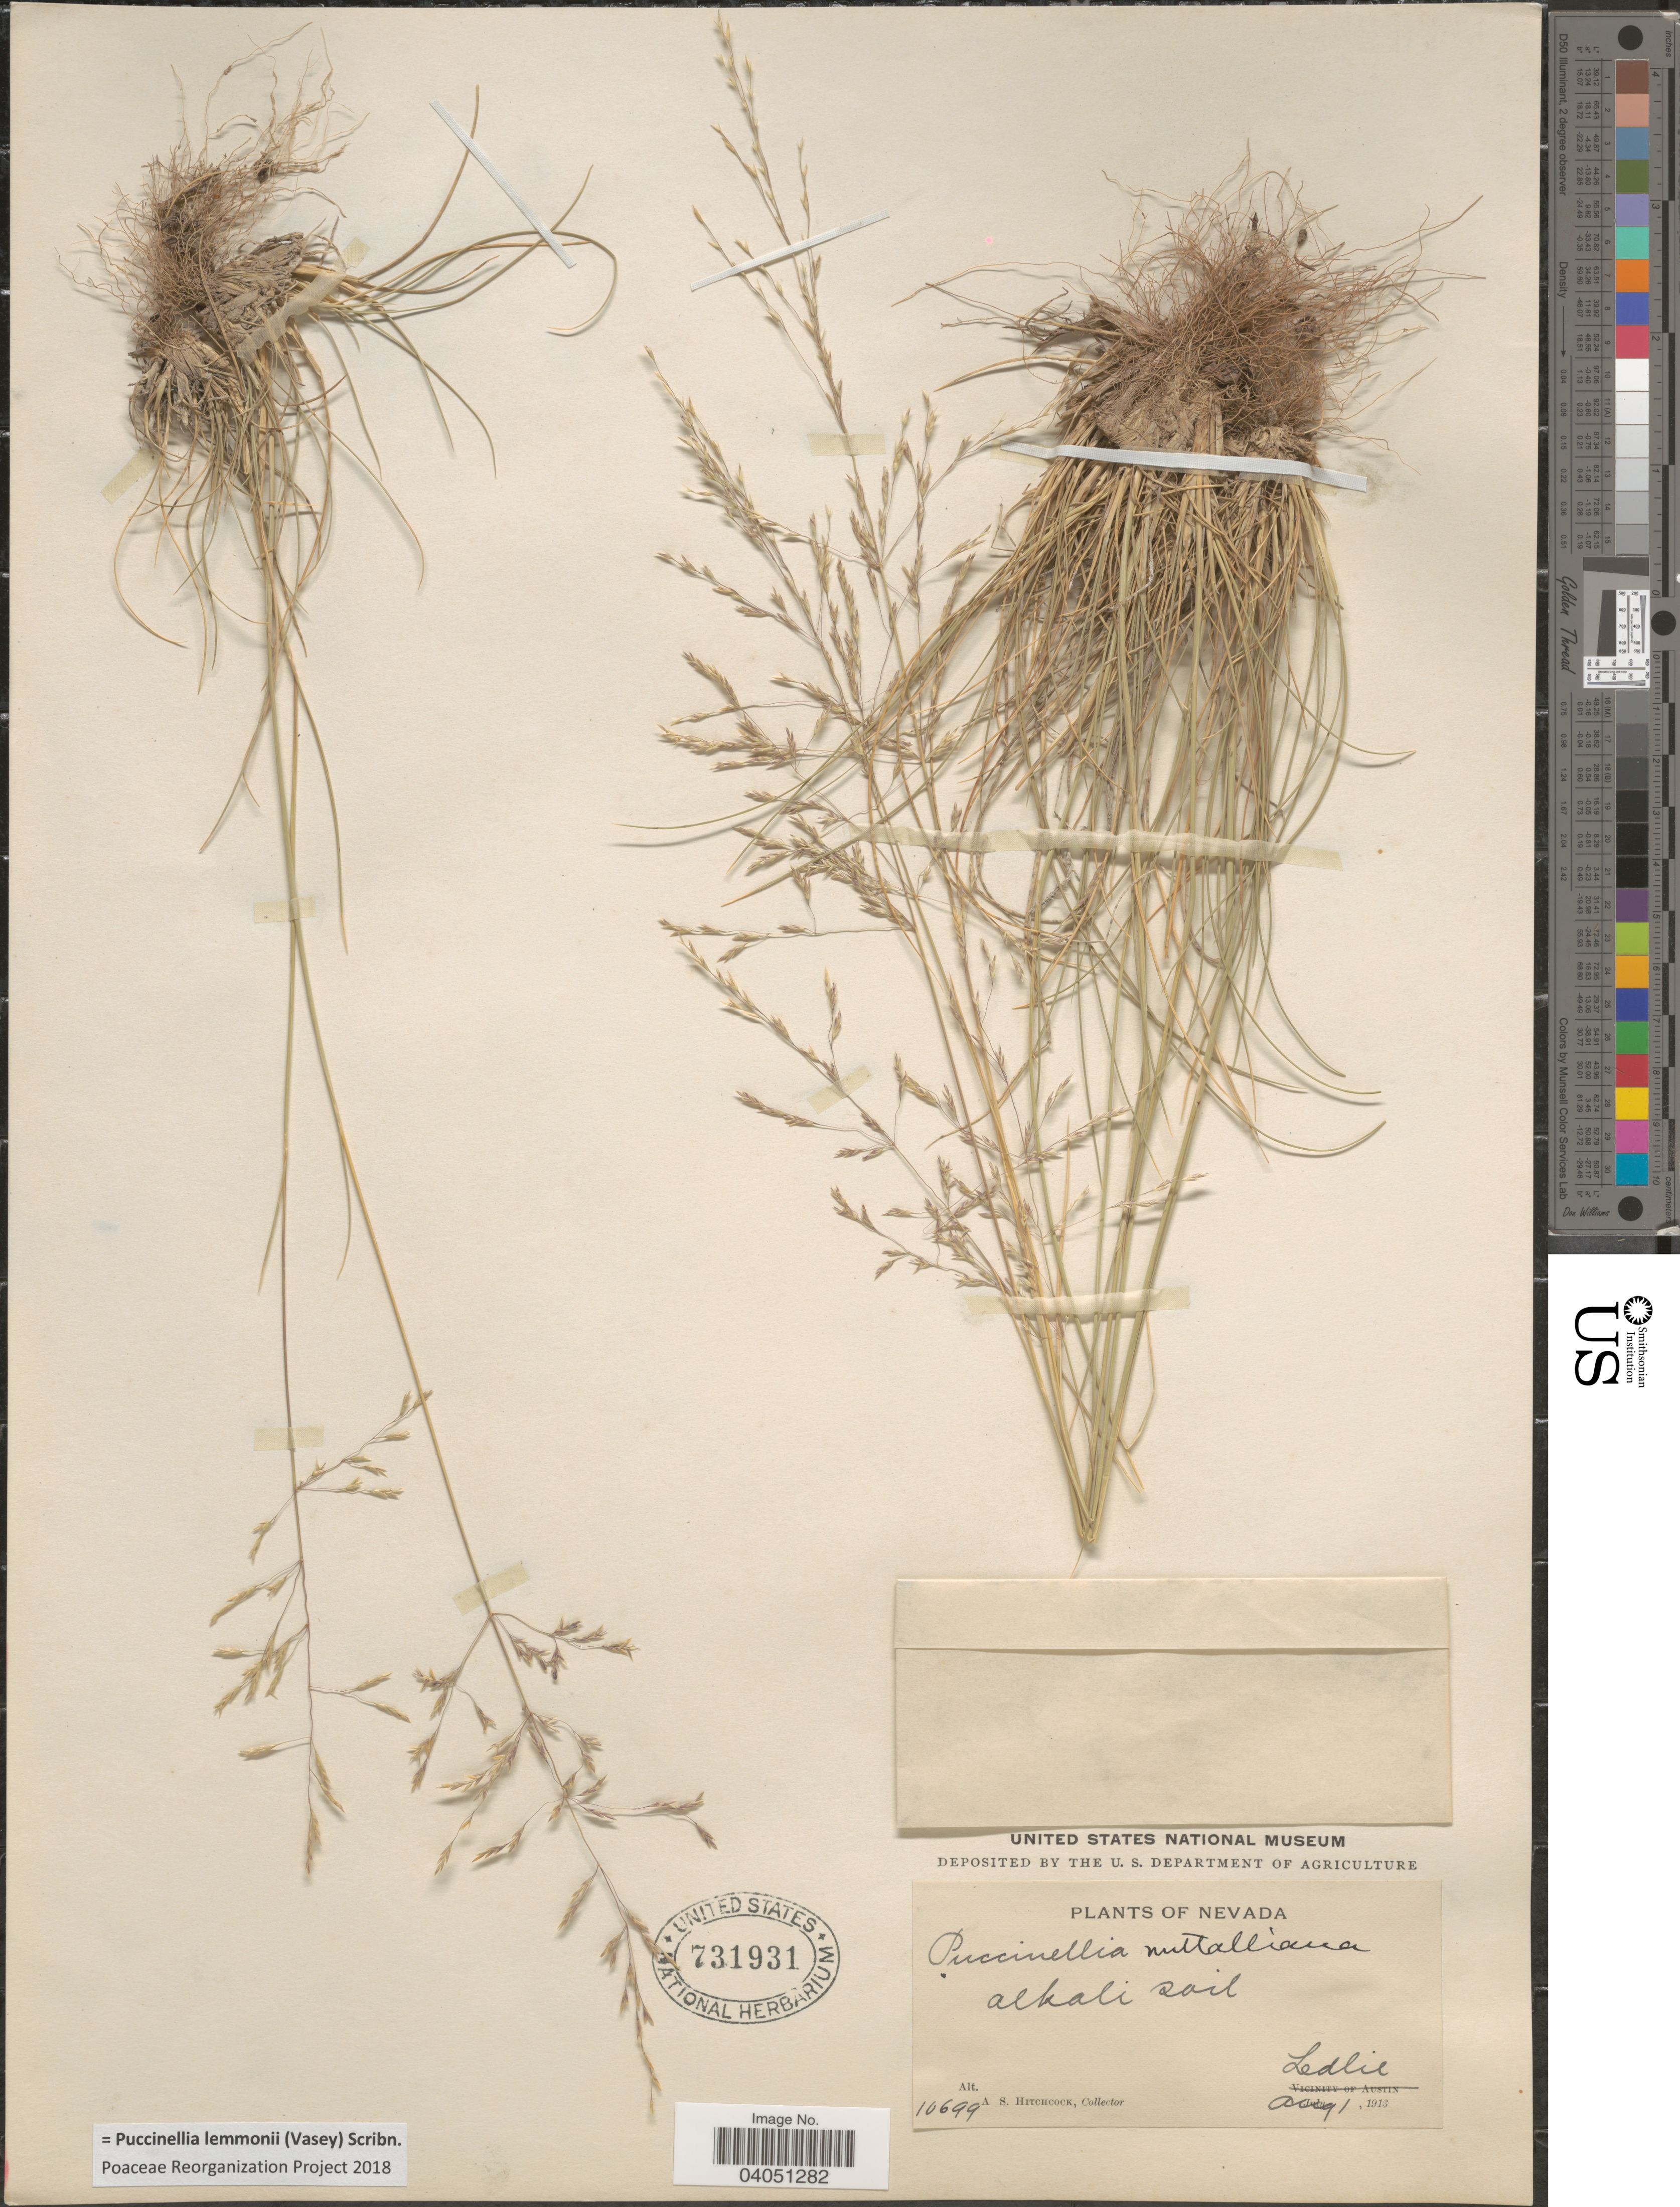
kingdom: Plantae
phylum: Tracheophyta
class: Liliopsida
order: Poales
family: Poaceae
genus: Puccinellia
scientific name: Puccinellia lemmonii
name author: (Vasey) Scribn.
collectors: A. S. Hitchcock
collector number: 10699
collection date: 1913-08-01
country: United States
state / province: Nevada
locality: Ledlie.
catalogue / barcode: US 731931